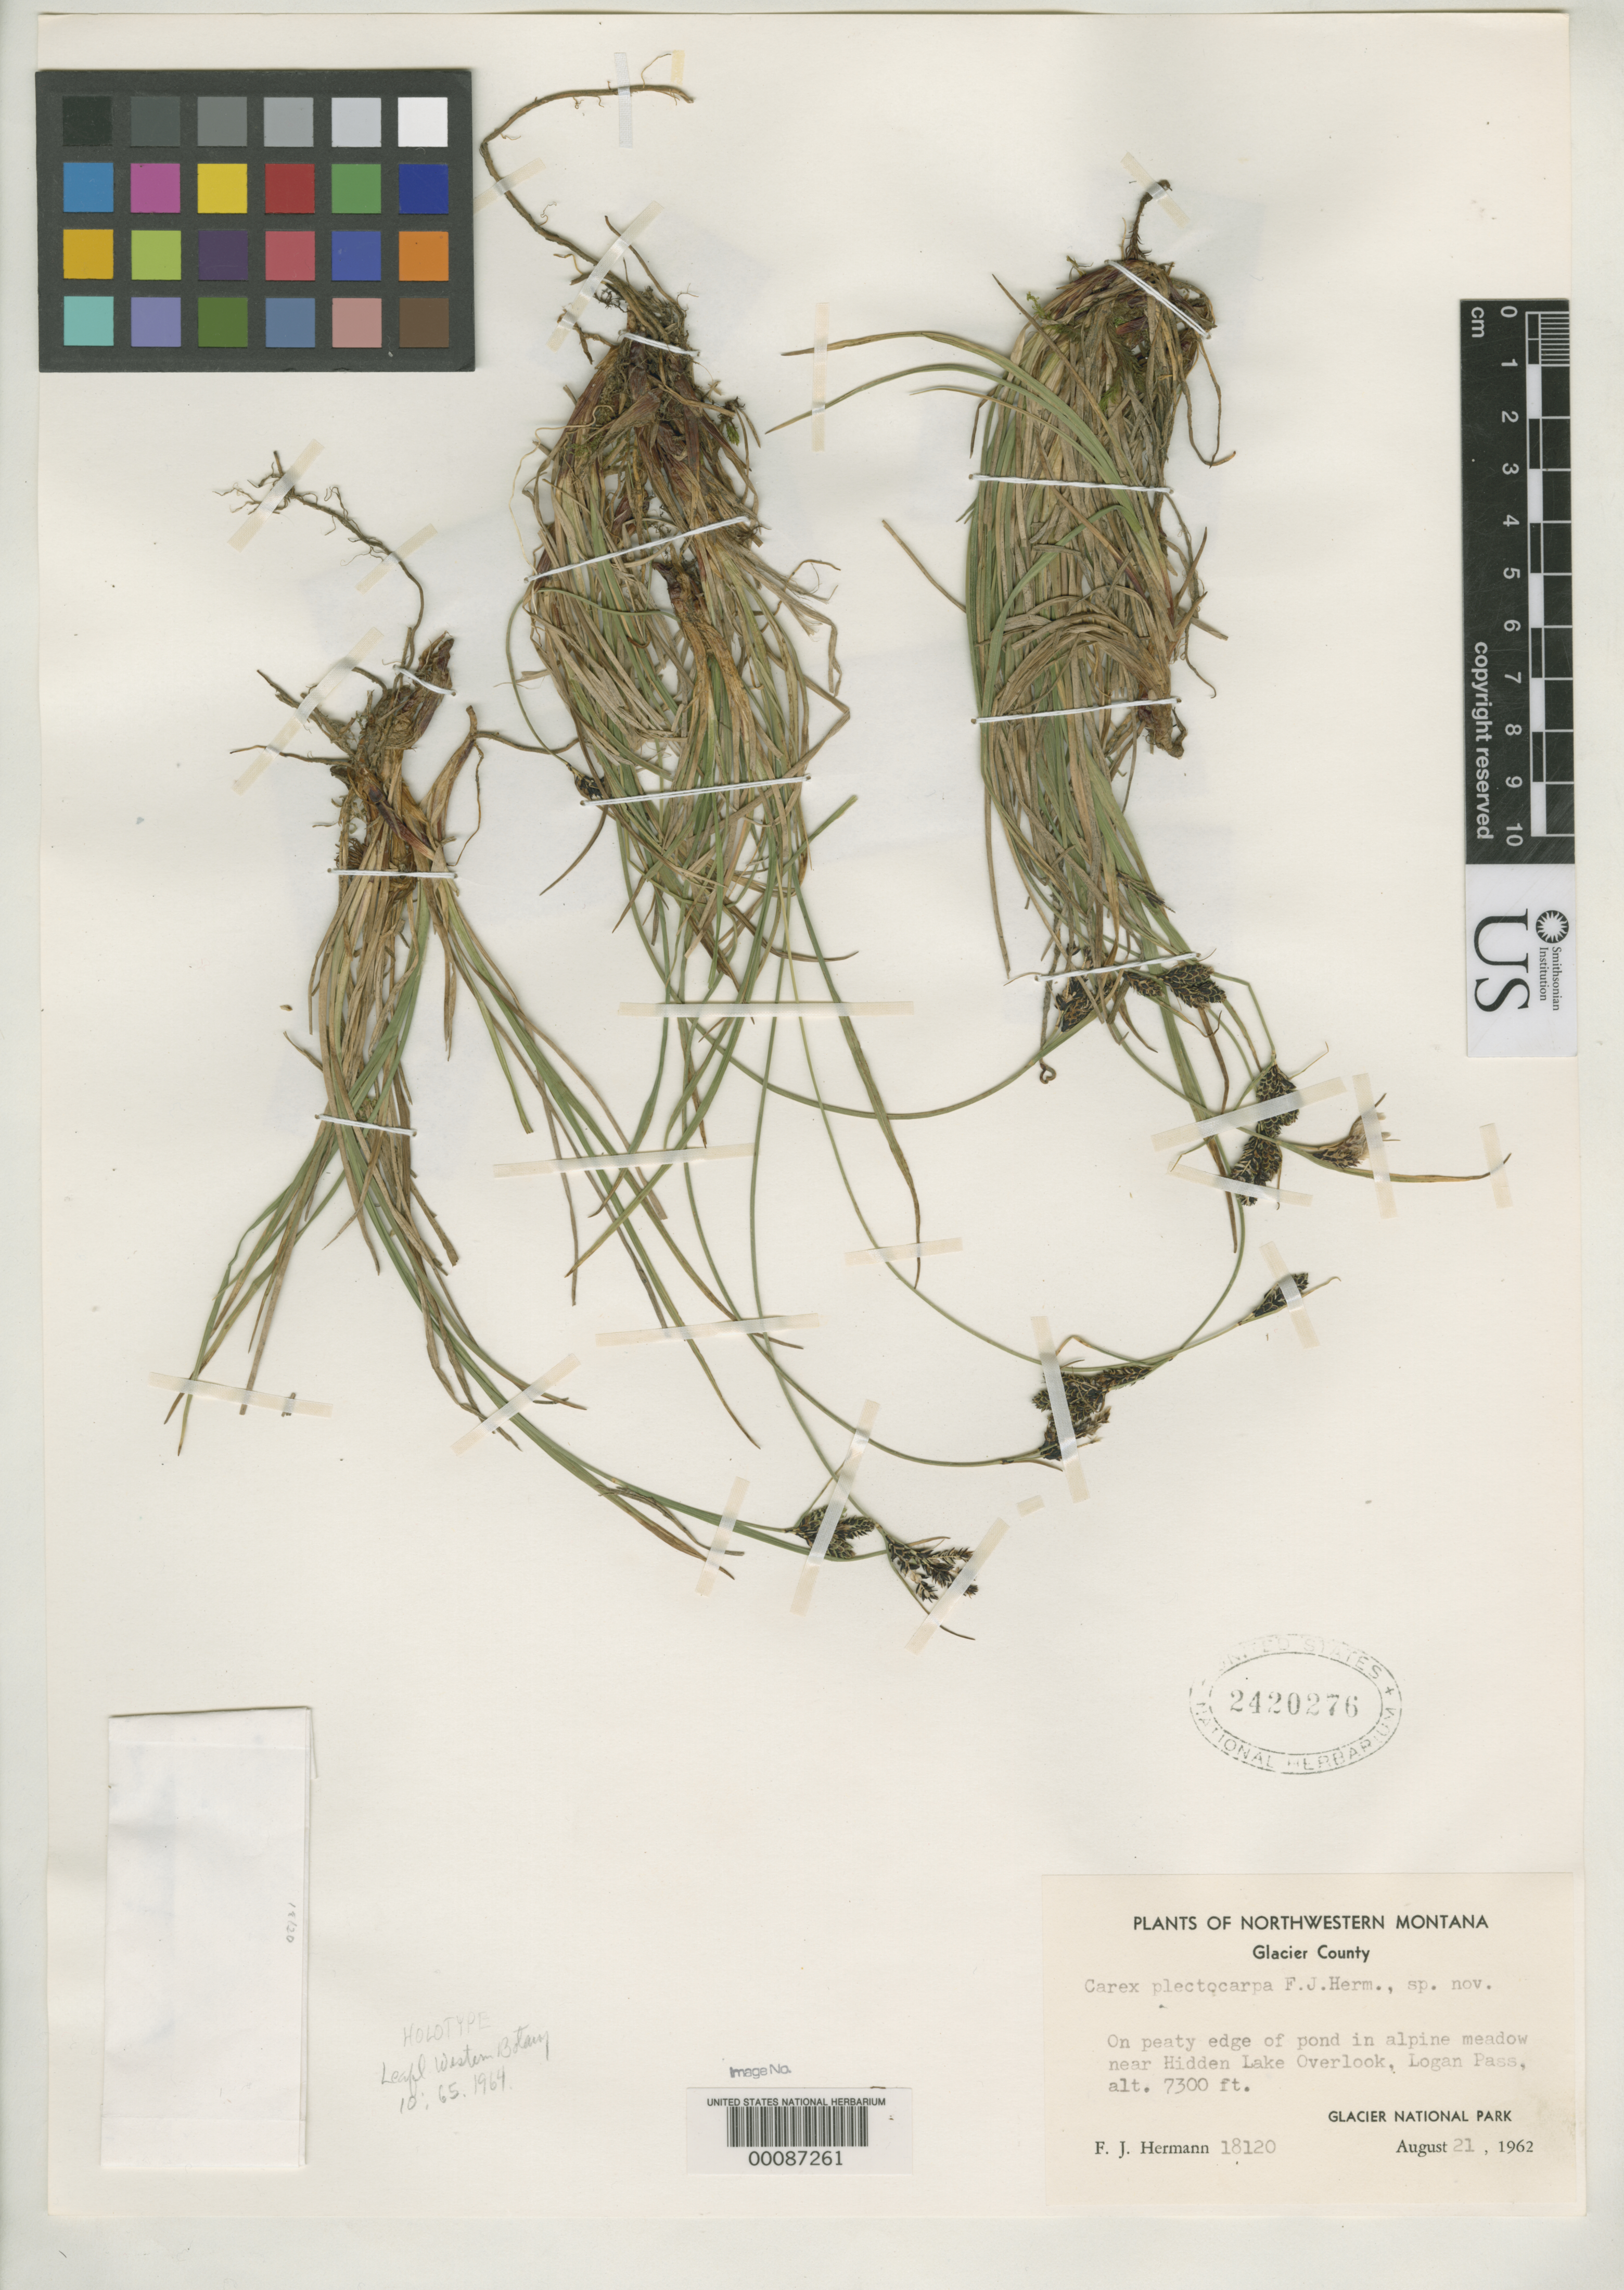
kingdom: Plantae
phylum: Tracheophyta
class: Liliopsida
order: Poales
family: Cyperaceae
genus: Carex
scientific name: Carex plectocarpa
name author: F.J. Herm.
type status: Holotype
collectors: F. J. Hermann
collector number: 18120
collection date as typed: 21 Aug 1962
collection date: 1962-08-21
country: United States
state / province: Montana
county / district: Glacier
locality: Glacier National Park, near Hidden Lake overlook, Logon Pass.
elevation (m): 2225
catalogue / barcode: US 2420276